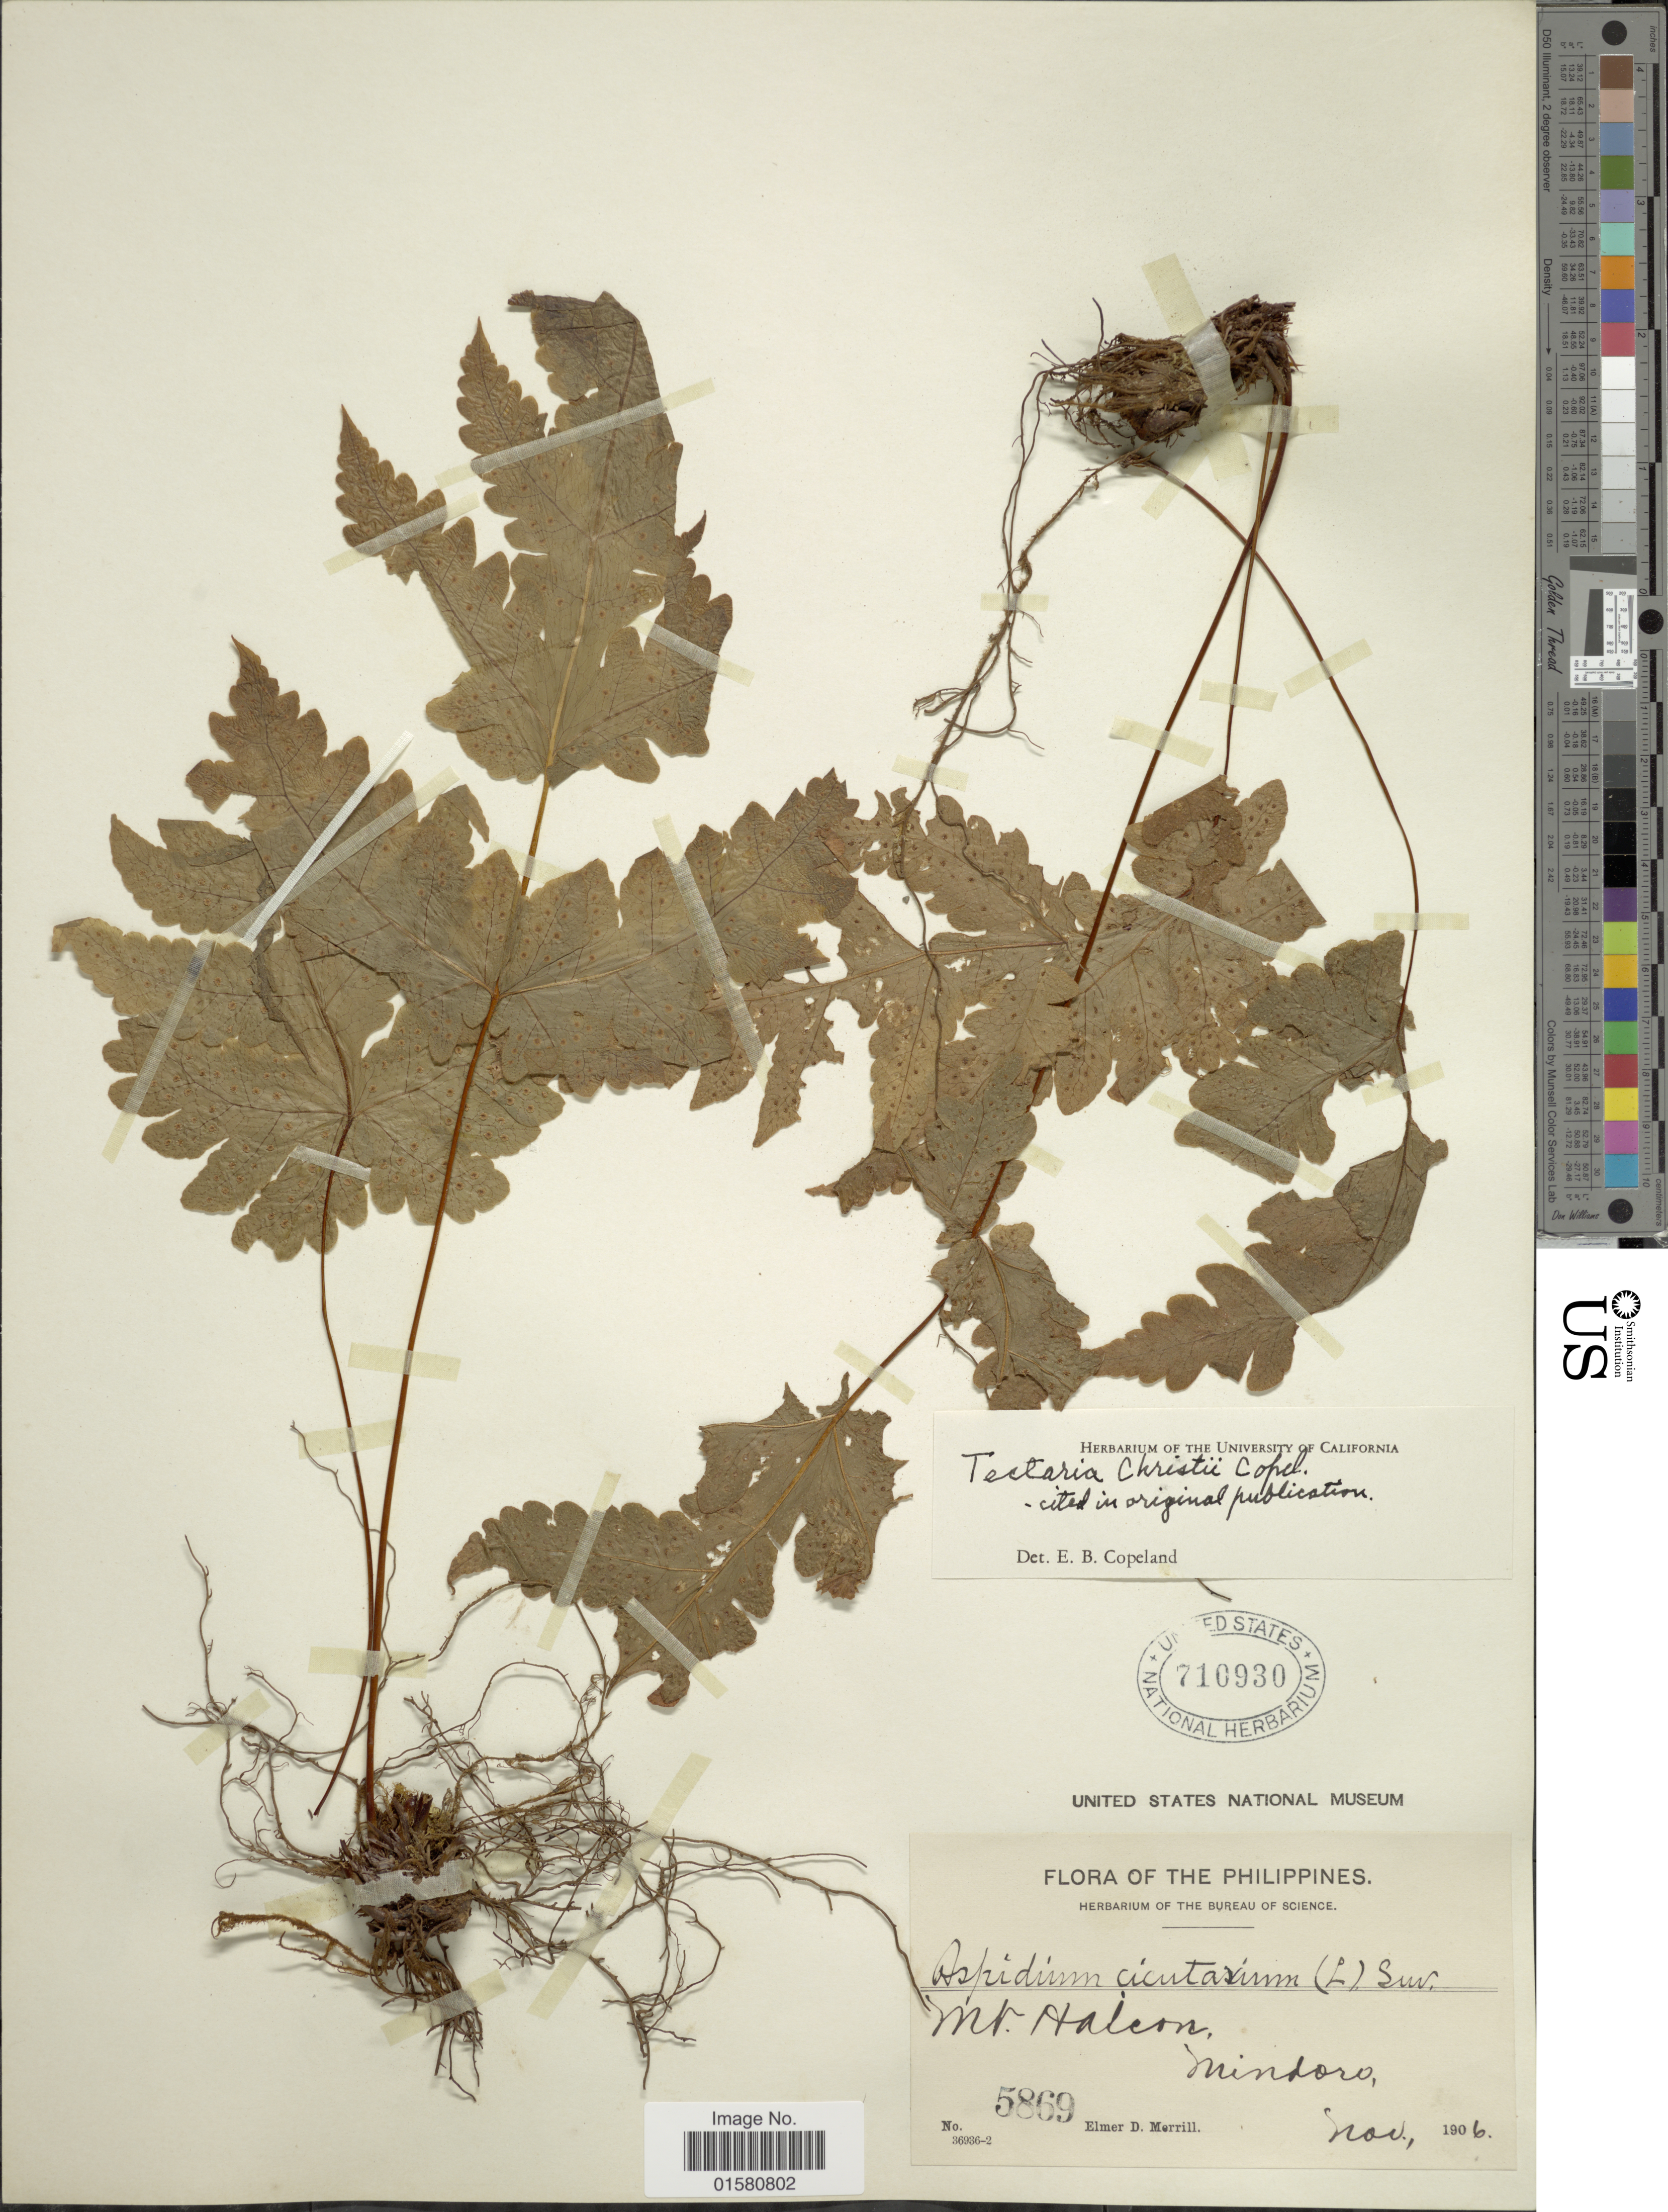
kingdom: Plantae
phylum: Tracheophyta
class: Polypodiopsida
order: Polypodiales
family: Tectariaceae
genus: Tectaria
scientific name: Tectaria christii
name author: Copel.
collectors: E. D. Merrill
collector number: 5869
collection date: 1906-11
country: Philippines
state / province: Mimaropa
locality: Mt. Halcon, Mindoro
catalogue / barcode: US 710930